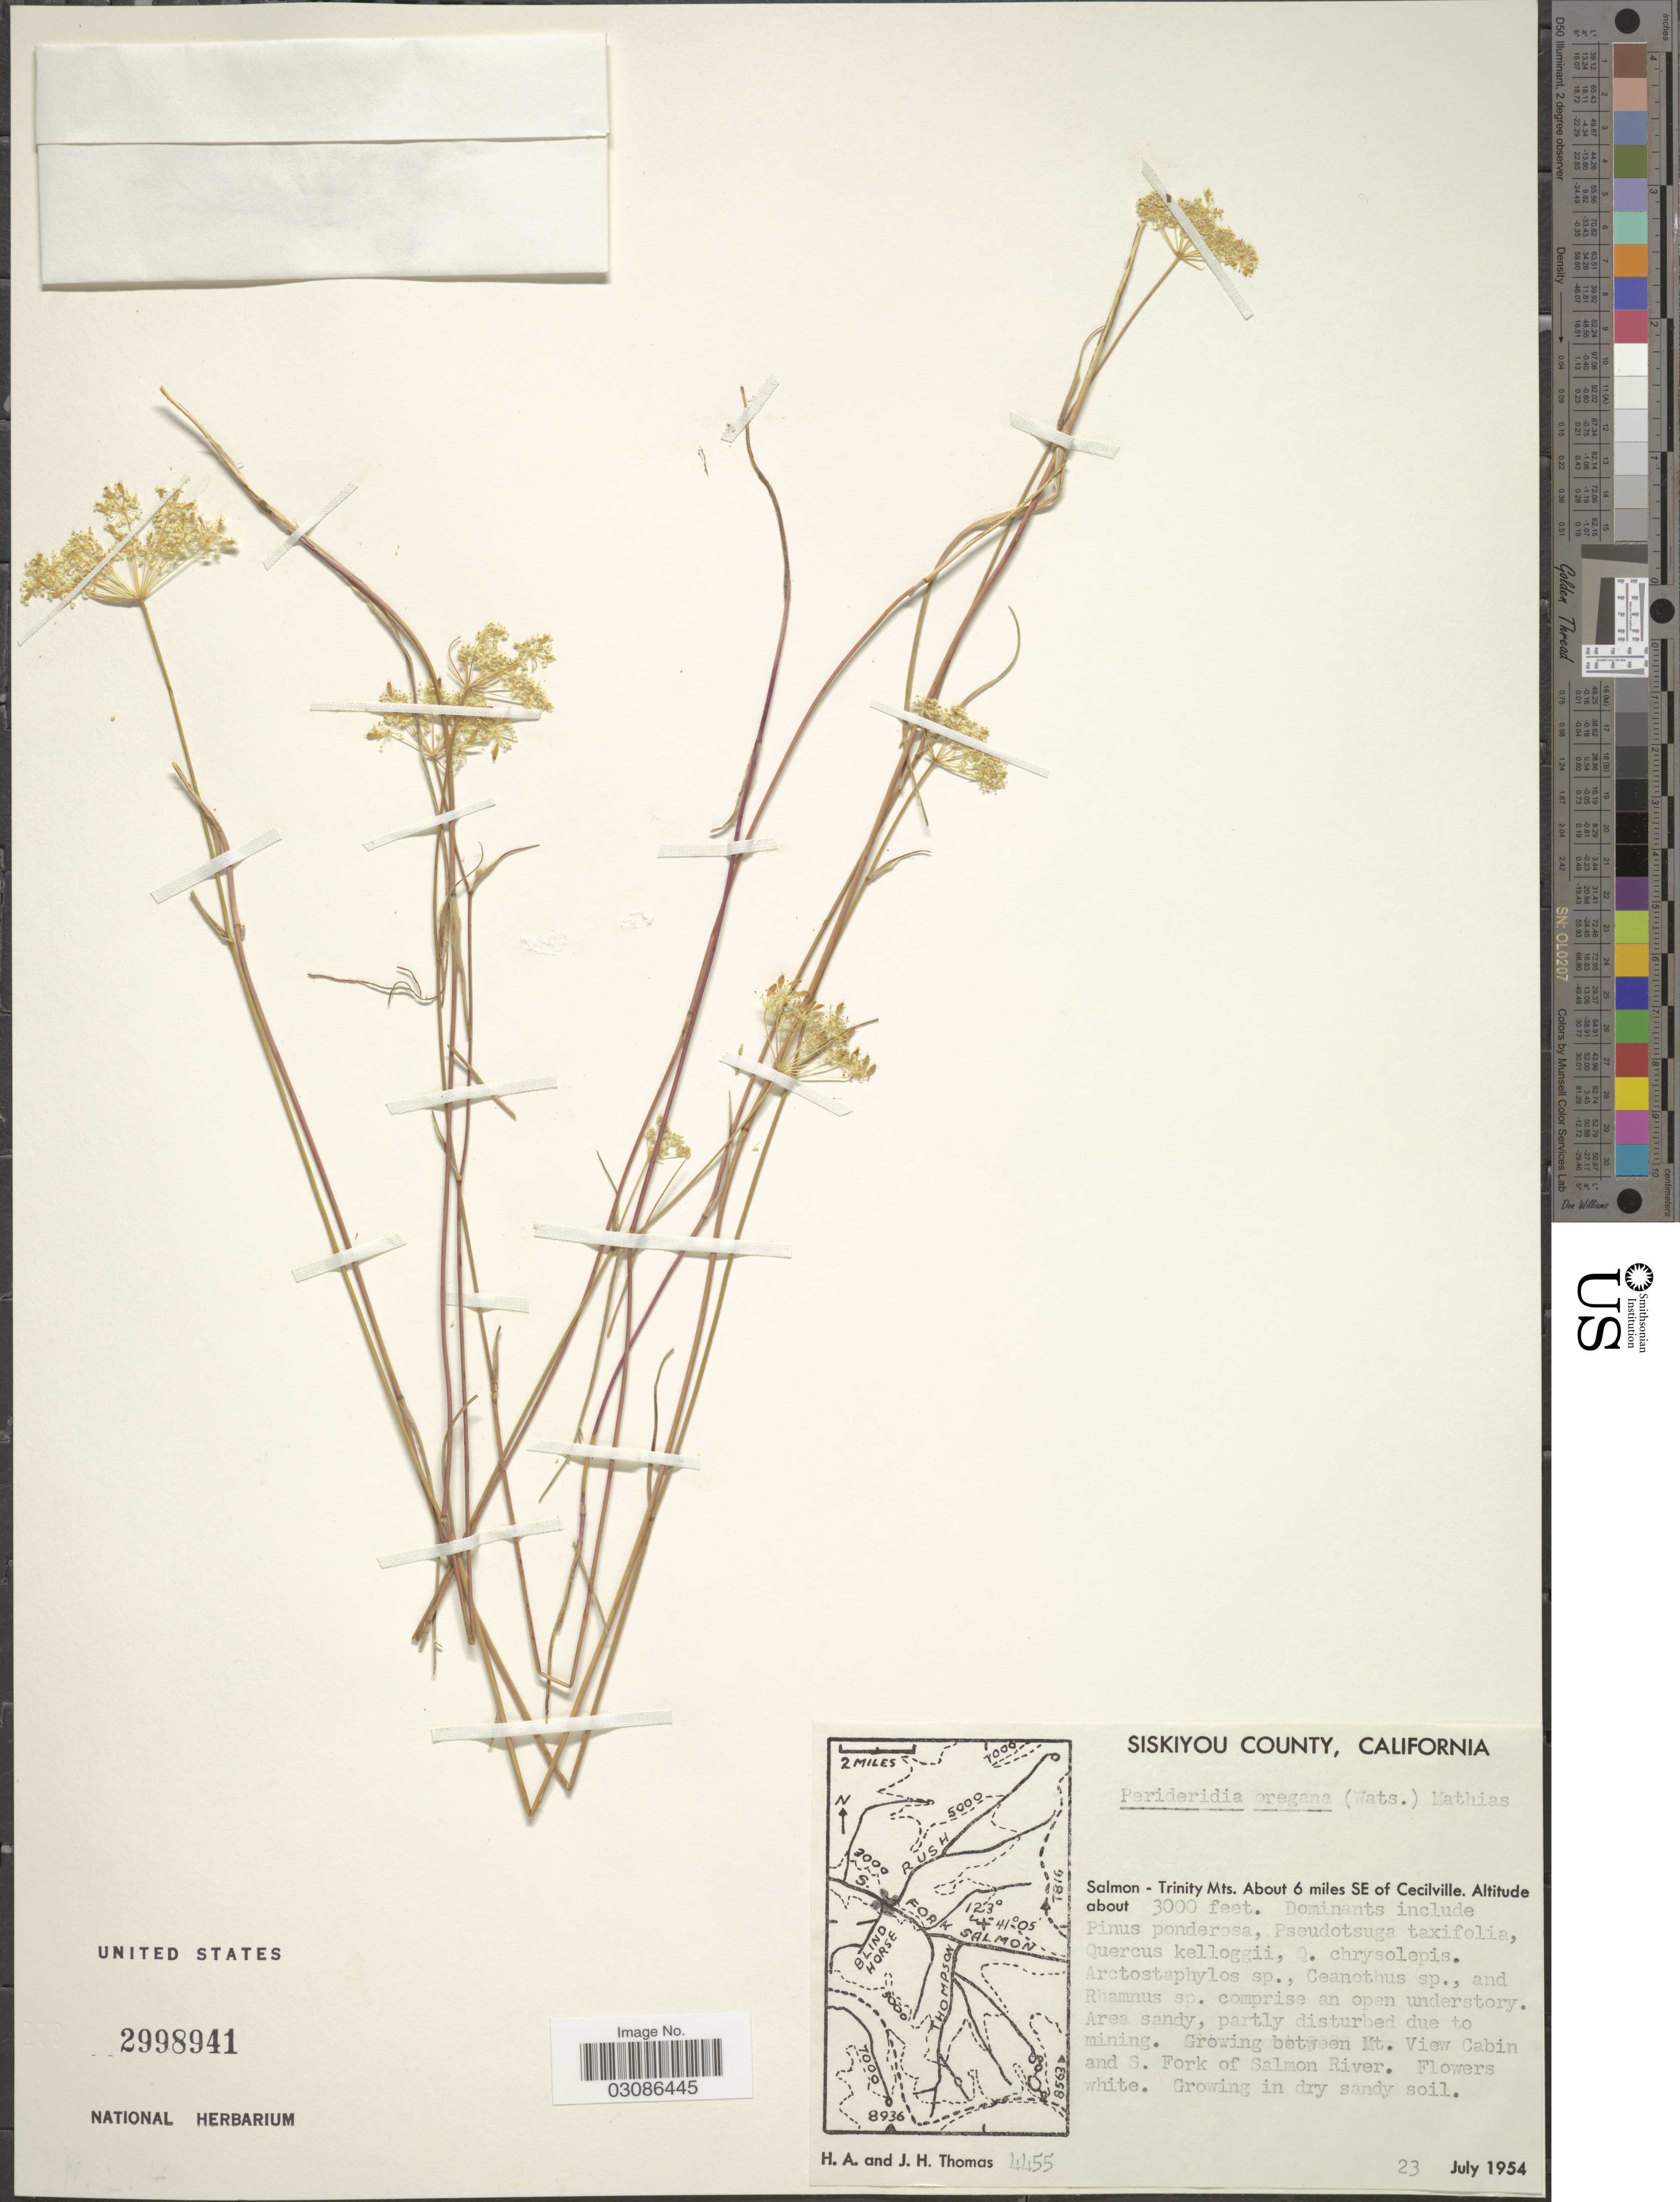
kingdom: Plantae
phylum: Tracheophyta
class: Magnoliopsida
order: Apiales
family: Apiaceae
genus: Perideridia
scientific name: Perideridia oregana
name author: (S. Watson) Mathias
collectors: H. Thomas & J. H. Thomas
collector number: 4455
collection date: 1954-07-23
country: United States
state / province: California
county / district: Siskiyou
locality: Siskiyou County, Salmon - Trinity Mts., about 6 miles SE of Cecilville. Growing between Mt. View Cabin and S. Fork of Salmon River.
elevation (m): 914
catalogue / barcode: US 2998941